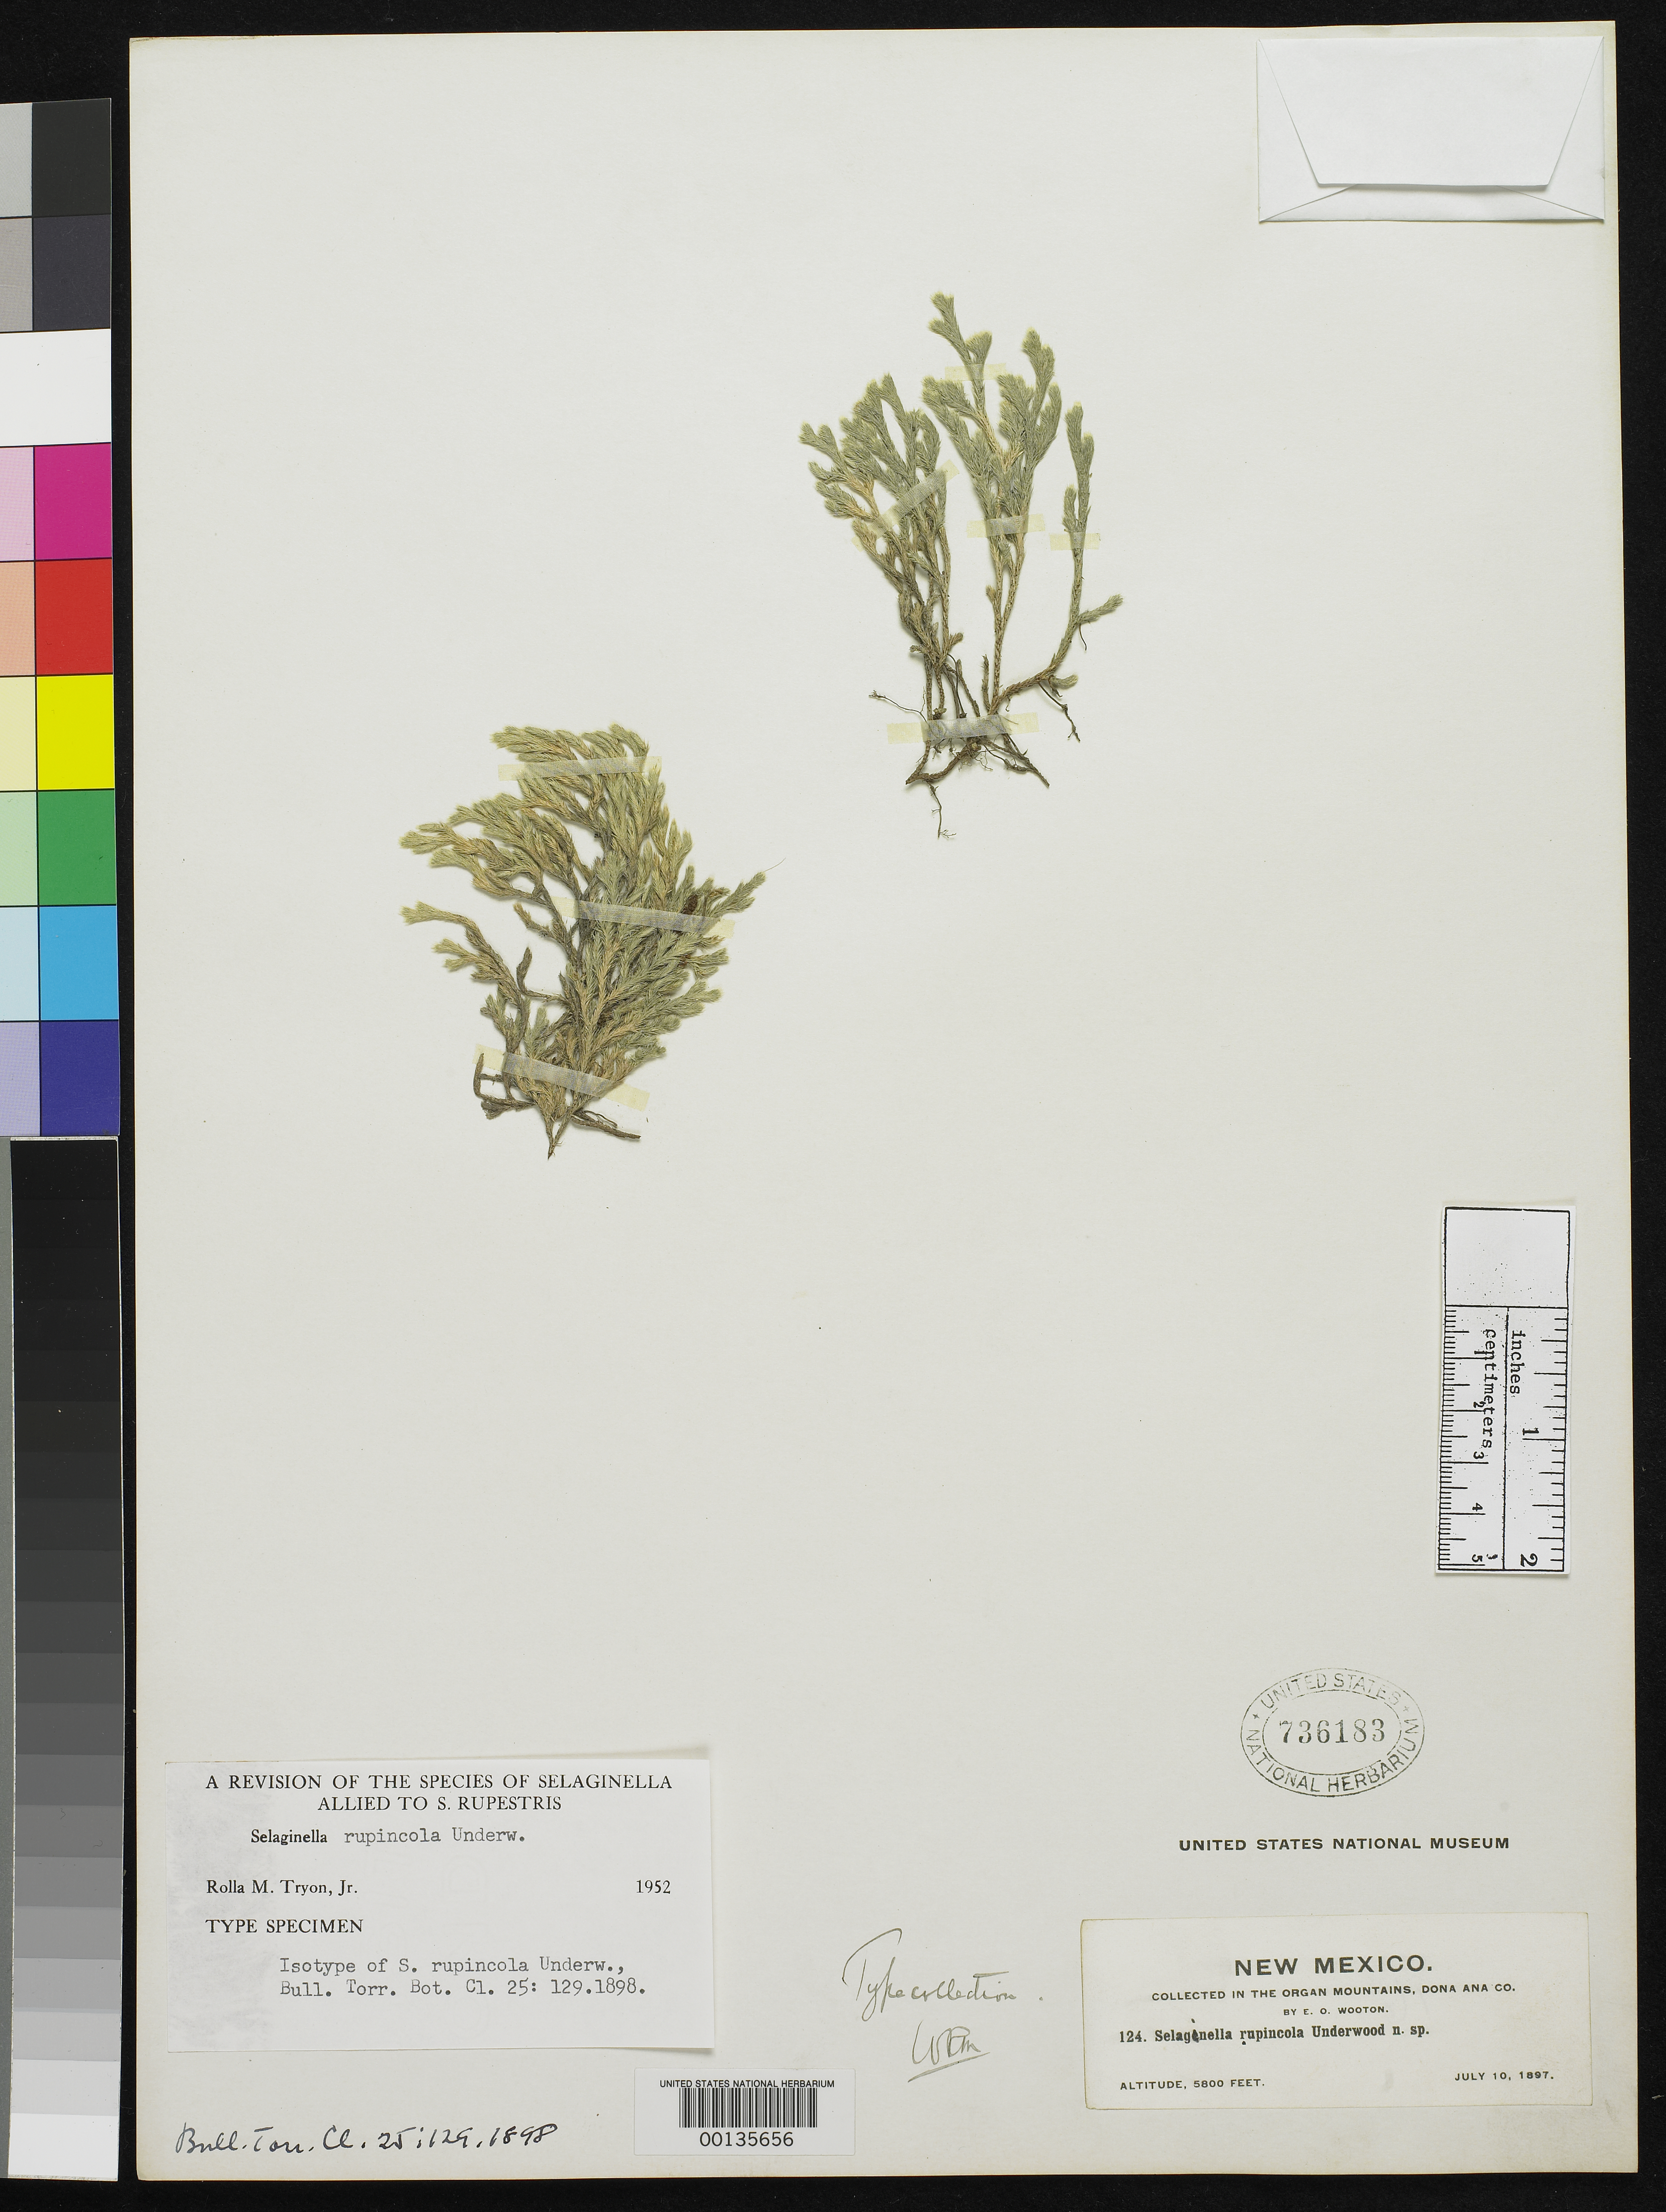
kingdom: Plantae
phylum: Tracheophyta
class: Lycopodiopsida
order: Selaginellales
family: Selaginellaceae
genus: Selaginella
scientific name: Selaginella rupincola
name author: Underw.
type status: Isolectotype; Isosyntype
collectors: E. O. Wooton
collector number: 124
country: United States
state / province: New Mexico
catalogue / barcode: US 736183